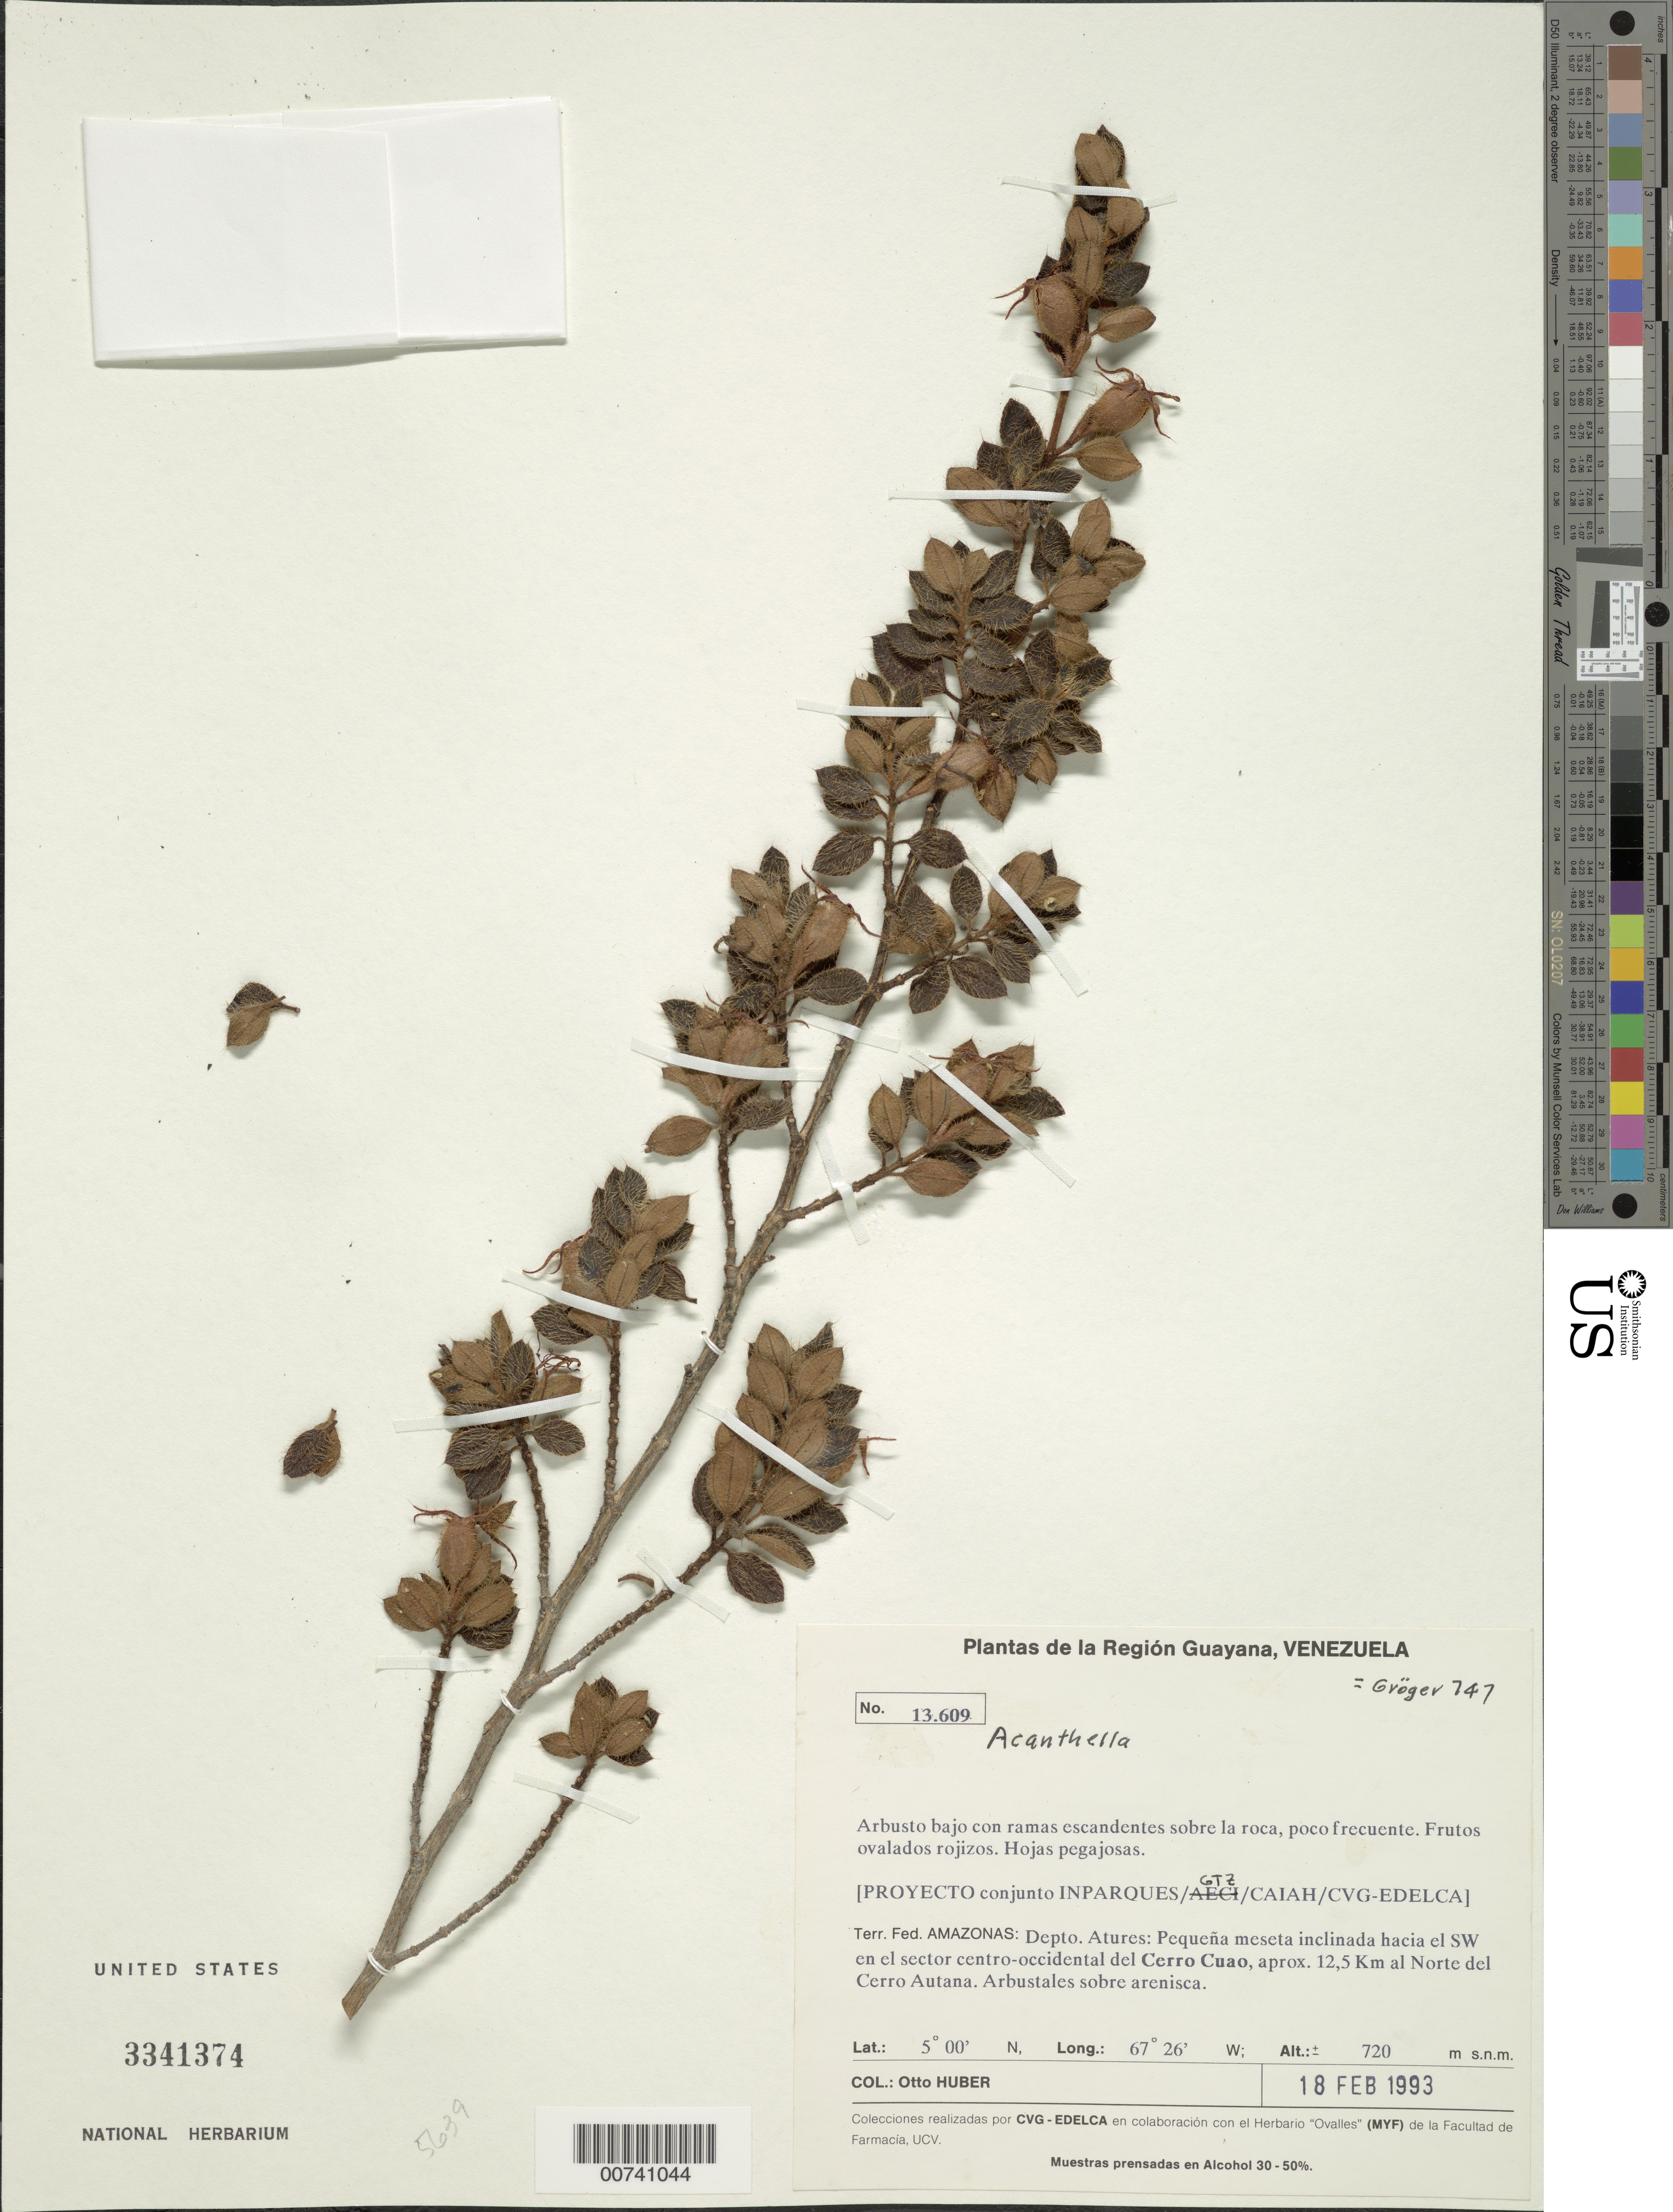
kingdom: Plantae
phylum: Tracheophyta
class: Magnoliopsida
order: Myrtales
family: Melastomataceae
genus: Acanthella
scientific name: Acanthella sp.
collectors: O. Huber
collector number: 13609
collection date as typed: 18-Feb-93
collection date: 1993-02-18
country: Venezuela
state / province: Amazonas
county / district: Atures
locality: Cerro Cuao, sector centro-occidental, approx. 12.5 km al N del Cerro Autana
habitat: Arbustales sobre arenisca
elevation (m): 720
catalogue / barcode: US 3341374